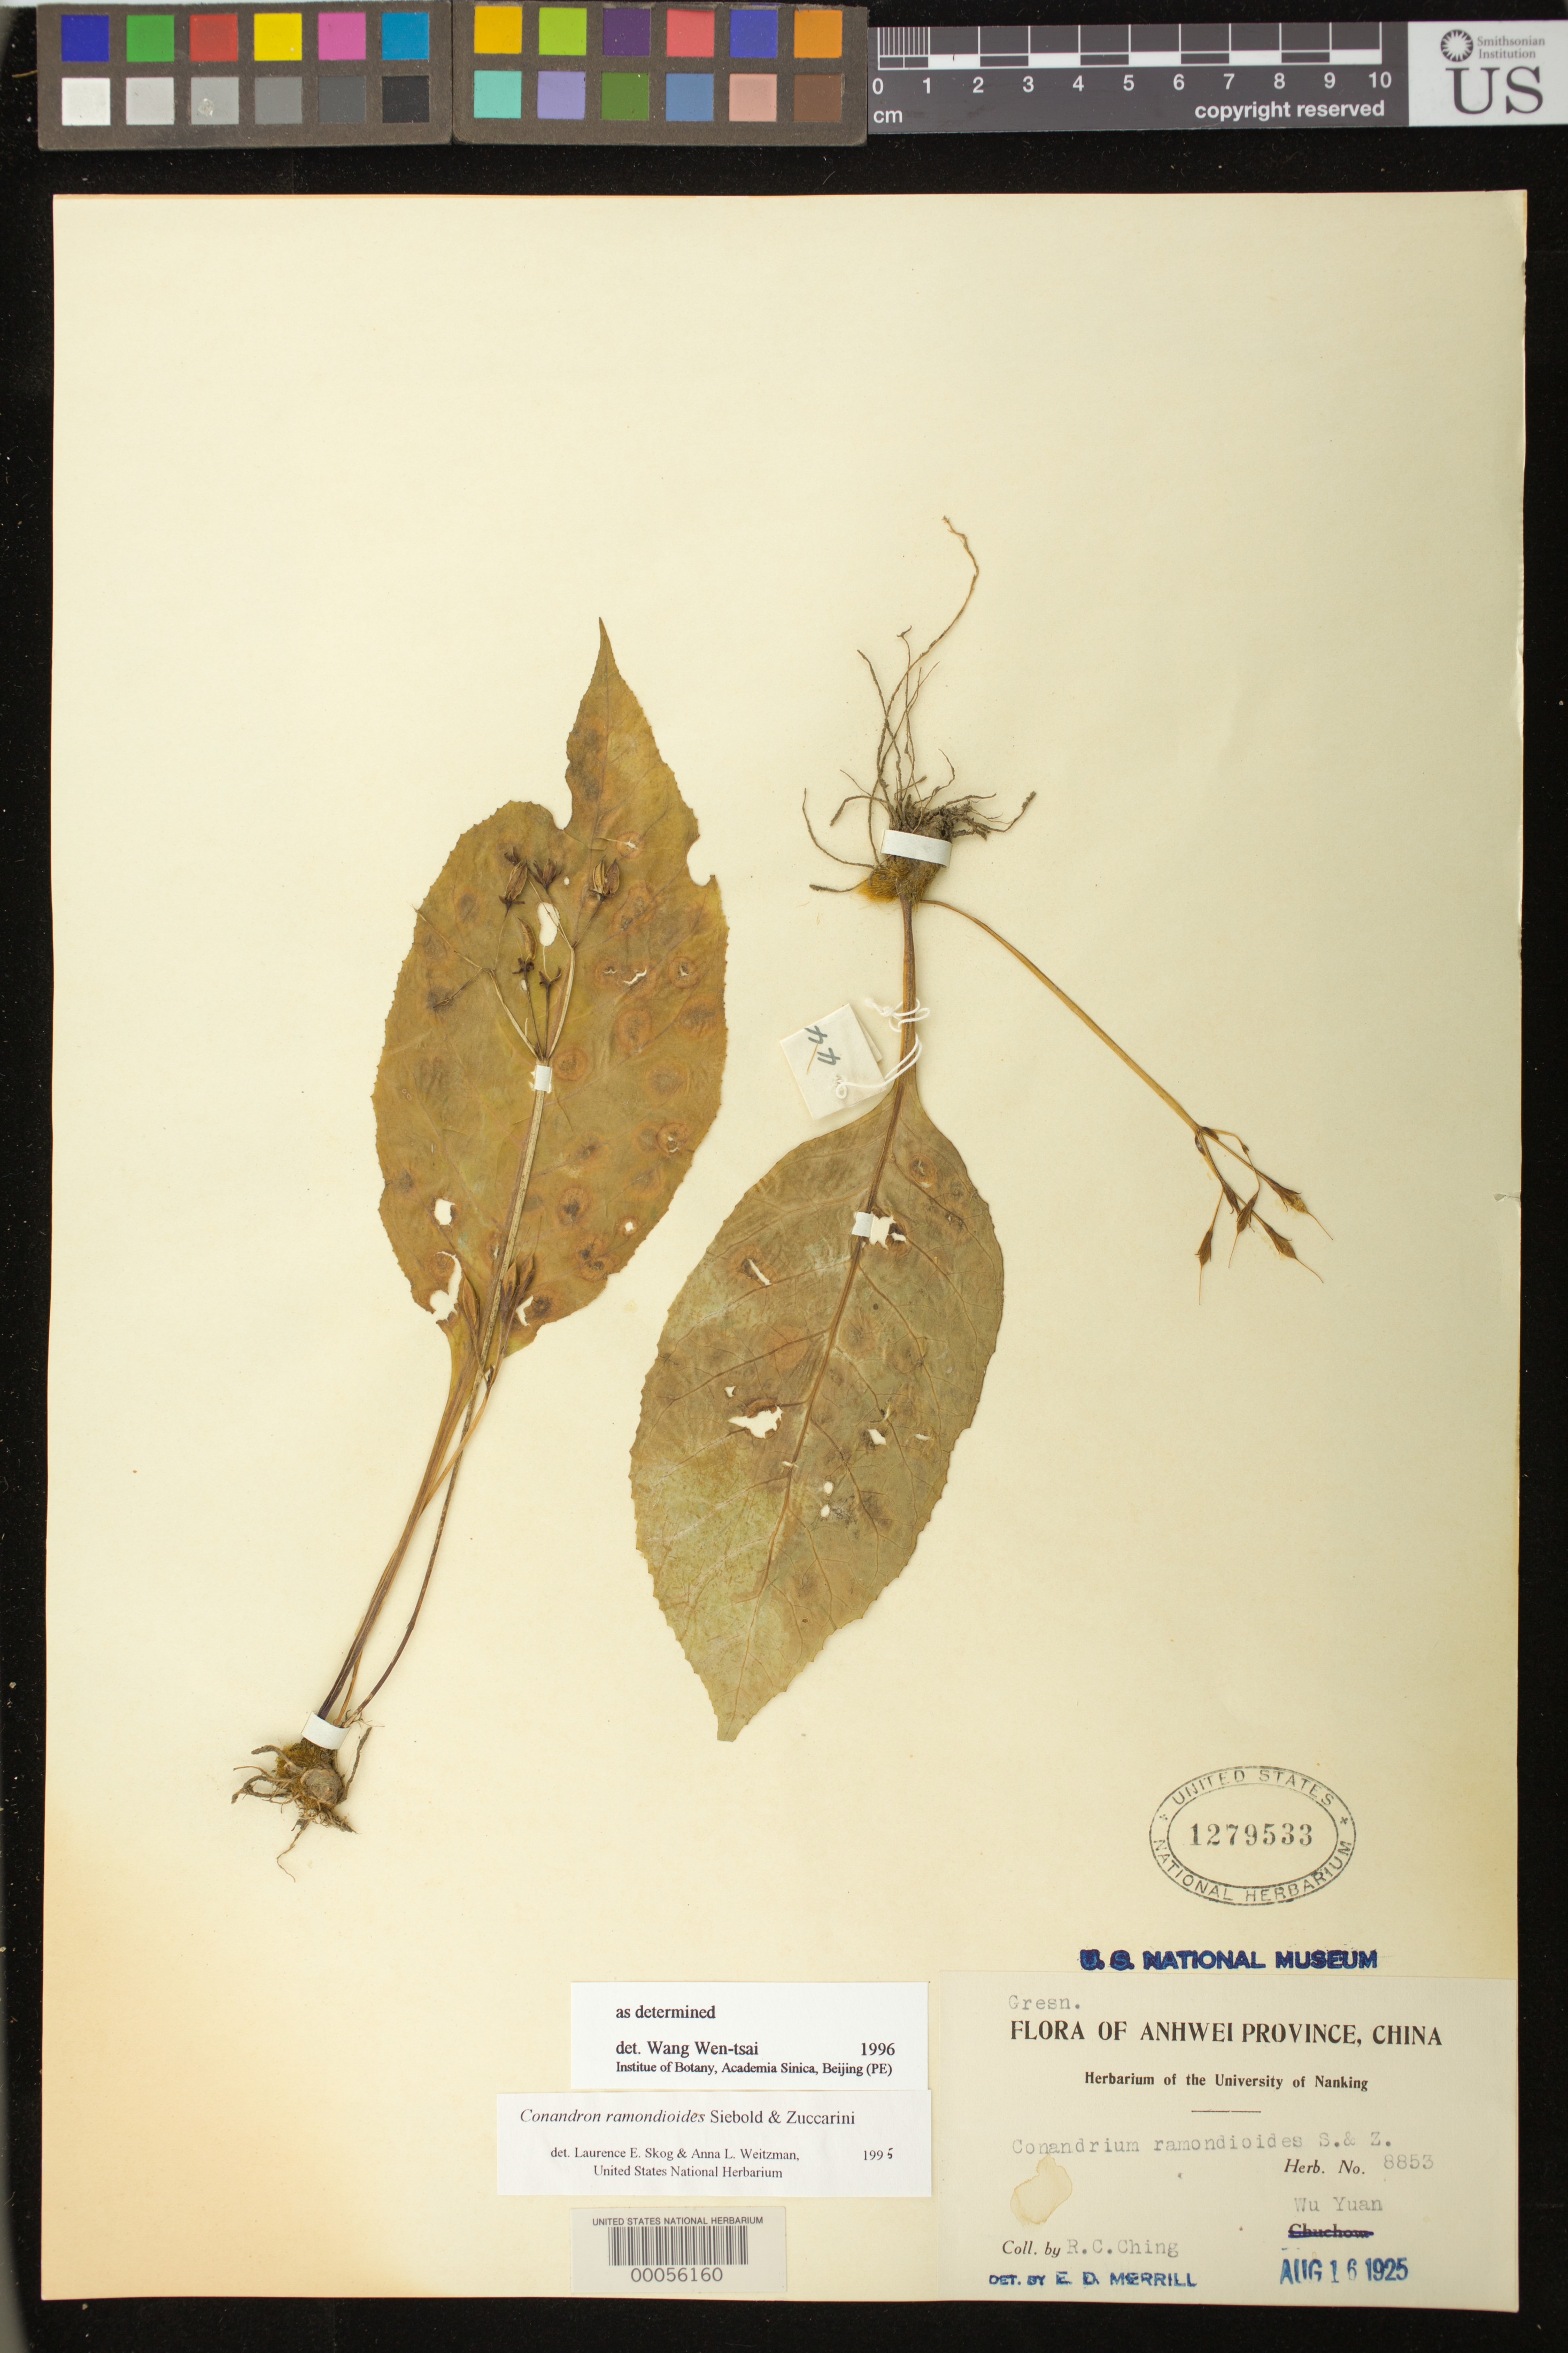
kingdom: Plantae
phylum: Tracheophyta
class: Magnoliopsida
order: Lamiales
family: Gesneriaceae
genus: Conandron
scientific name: Conandron ramondioides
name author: Siebold & Zucc.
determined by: Merrill, Elmer D.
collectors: R. C. Ching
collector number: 8853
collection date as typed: Oct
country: China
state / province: Anhui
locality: Wu yuan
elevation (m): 50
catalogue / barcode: US 1279533